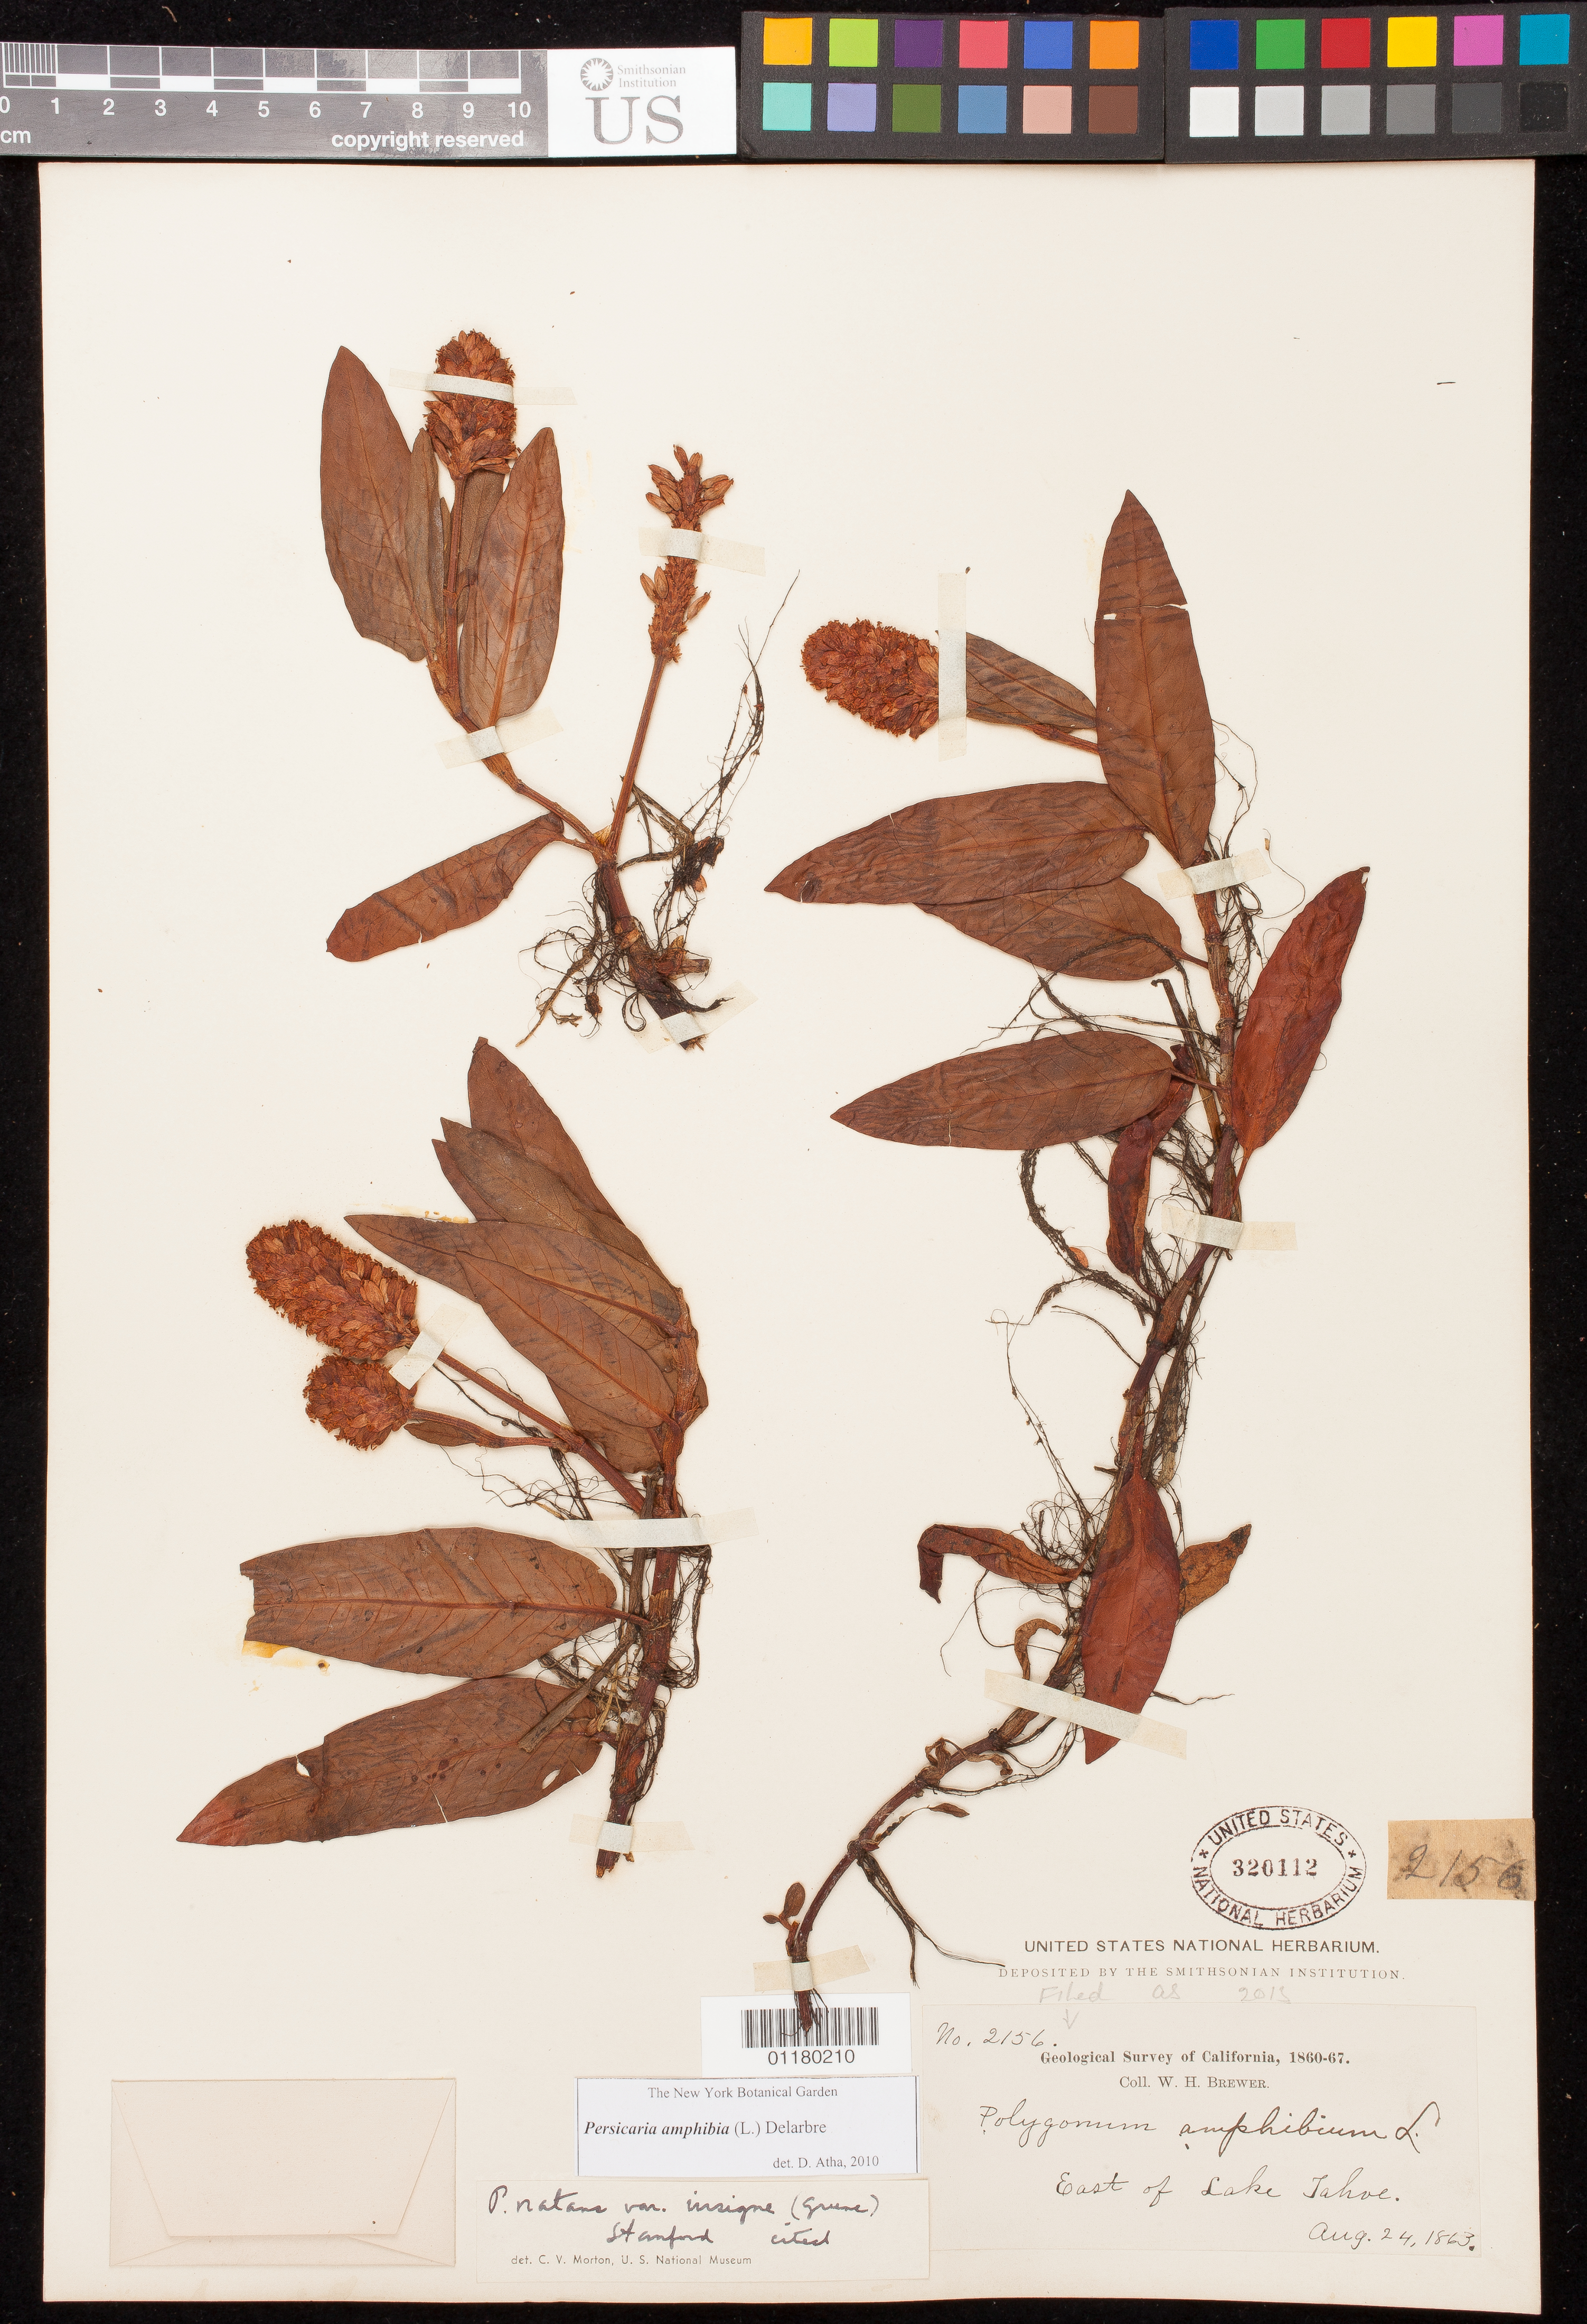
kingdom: Plantae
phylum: Tracheophyta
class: Magnoliopsida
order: Caryophyllales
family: Polygonaceae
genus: Persicaria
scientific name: Persicaria amphibia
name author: (L.) Delarbre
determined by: Atha, D. E.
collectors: W. H. Brewer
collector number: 2156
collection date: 1863-08-24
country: United States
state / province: California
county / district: Placer/El Dorado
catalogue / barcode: US 320112